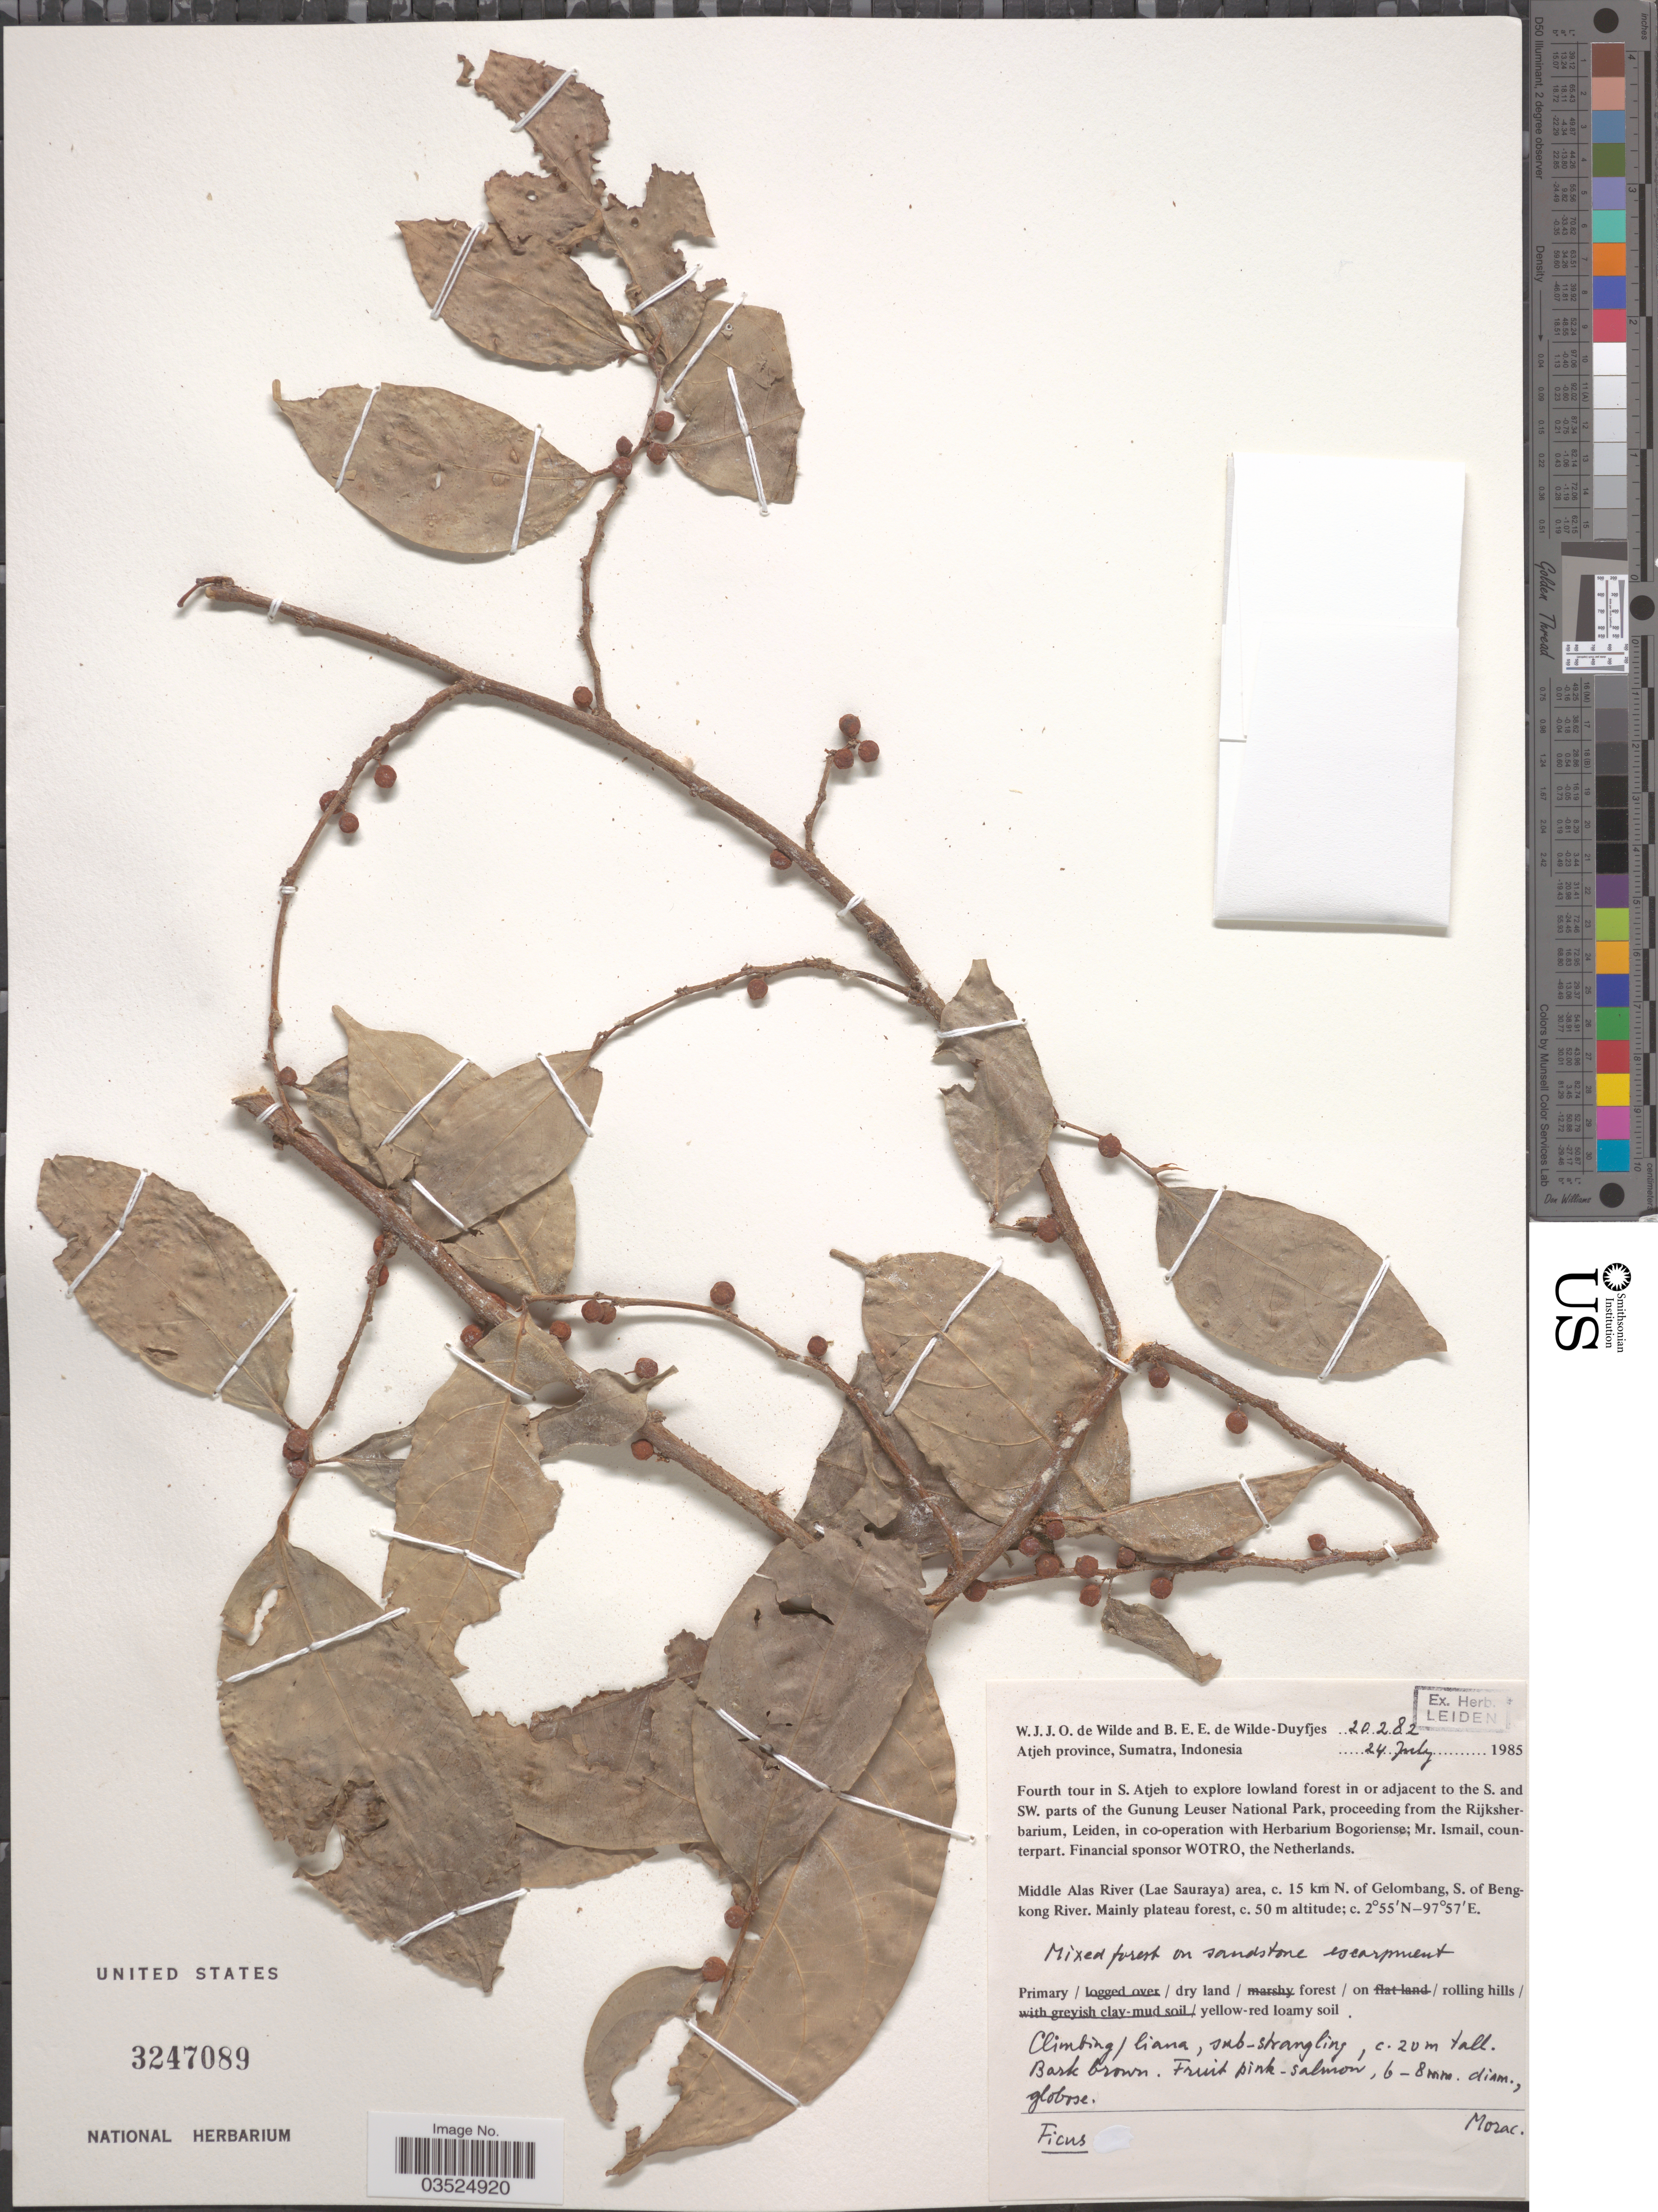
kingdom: Plantae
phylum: Tracheophyta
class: Magnoliopsida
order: Rosales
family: Moraceae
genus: Ficus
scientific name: Ficus sp.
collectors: W. J. de Wilde & B. E. de Wilde-Duyfjes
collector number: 20282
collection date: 1985-07-24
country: Indonesia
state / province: Sumatra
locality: Atjeh province. Fourth tour in S. Atjeh to explore lowland forest in or adjacent to the S. and SW. parts of the Gunung Leuser National Park. Middle Alas River (Lae Sauraya) area, c. 15 km N. of Gelombang, S. of Bengkong River.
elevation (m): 50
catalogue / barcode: US 3247089